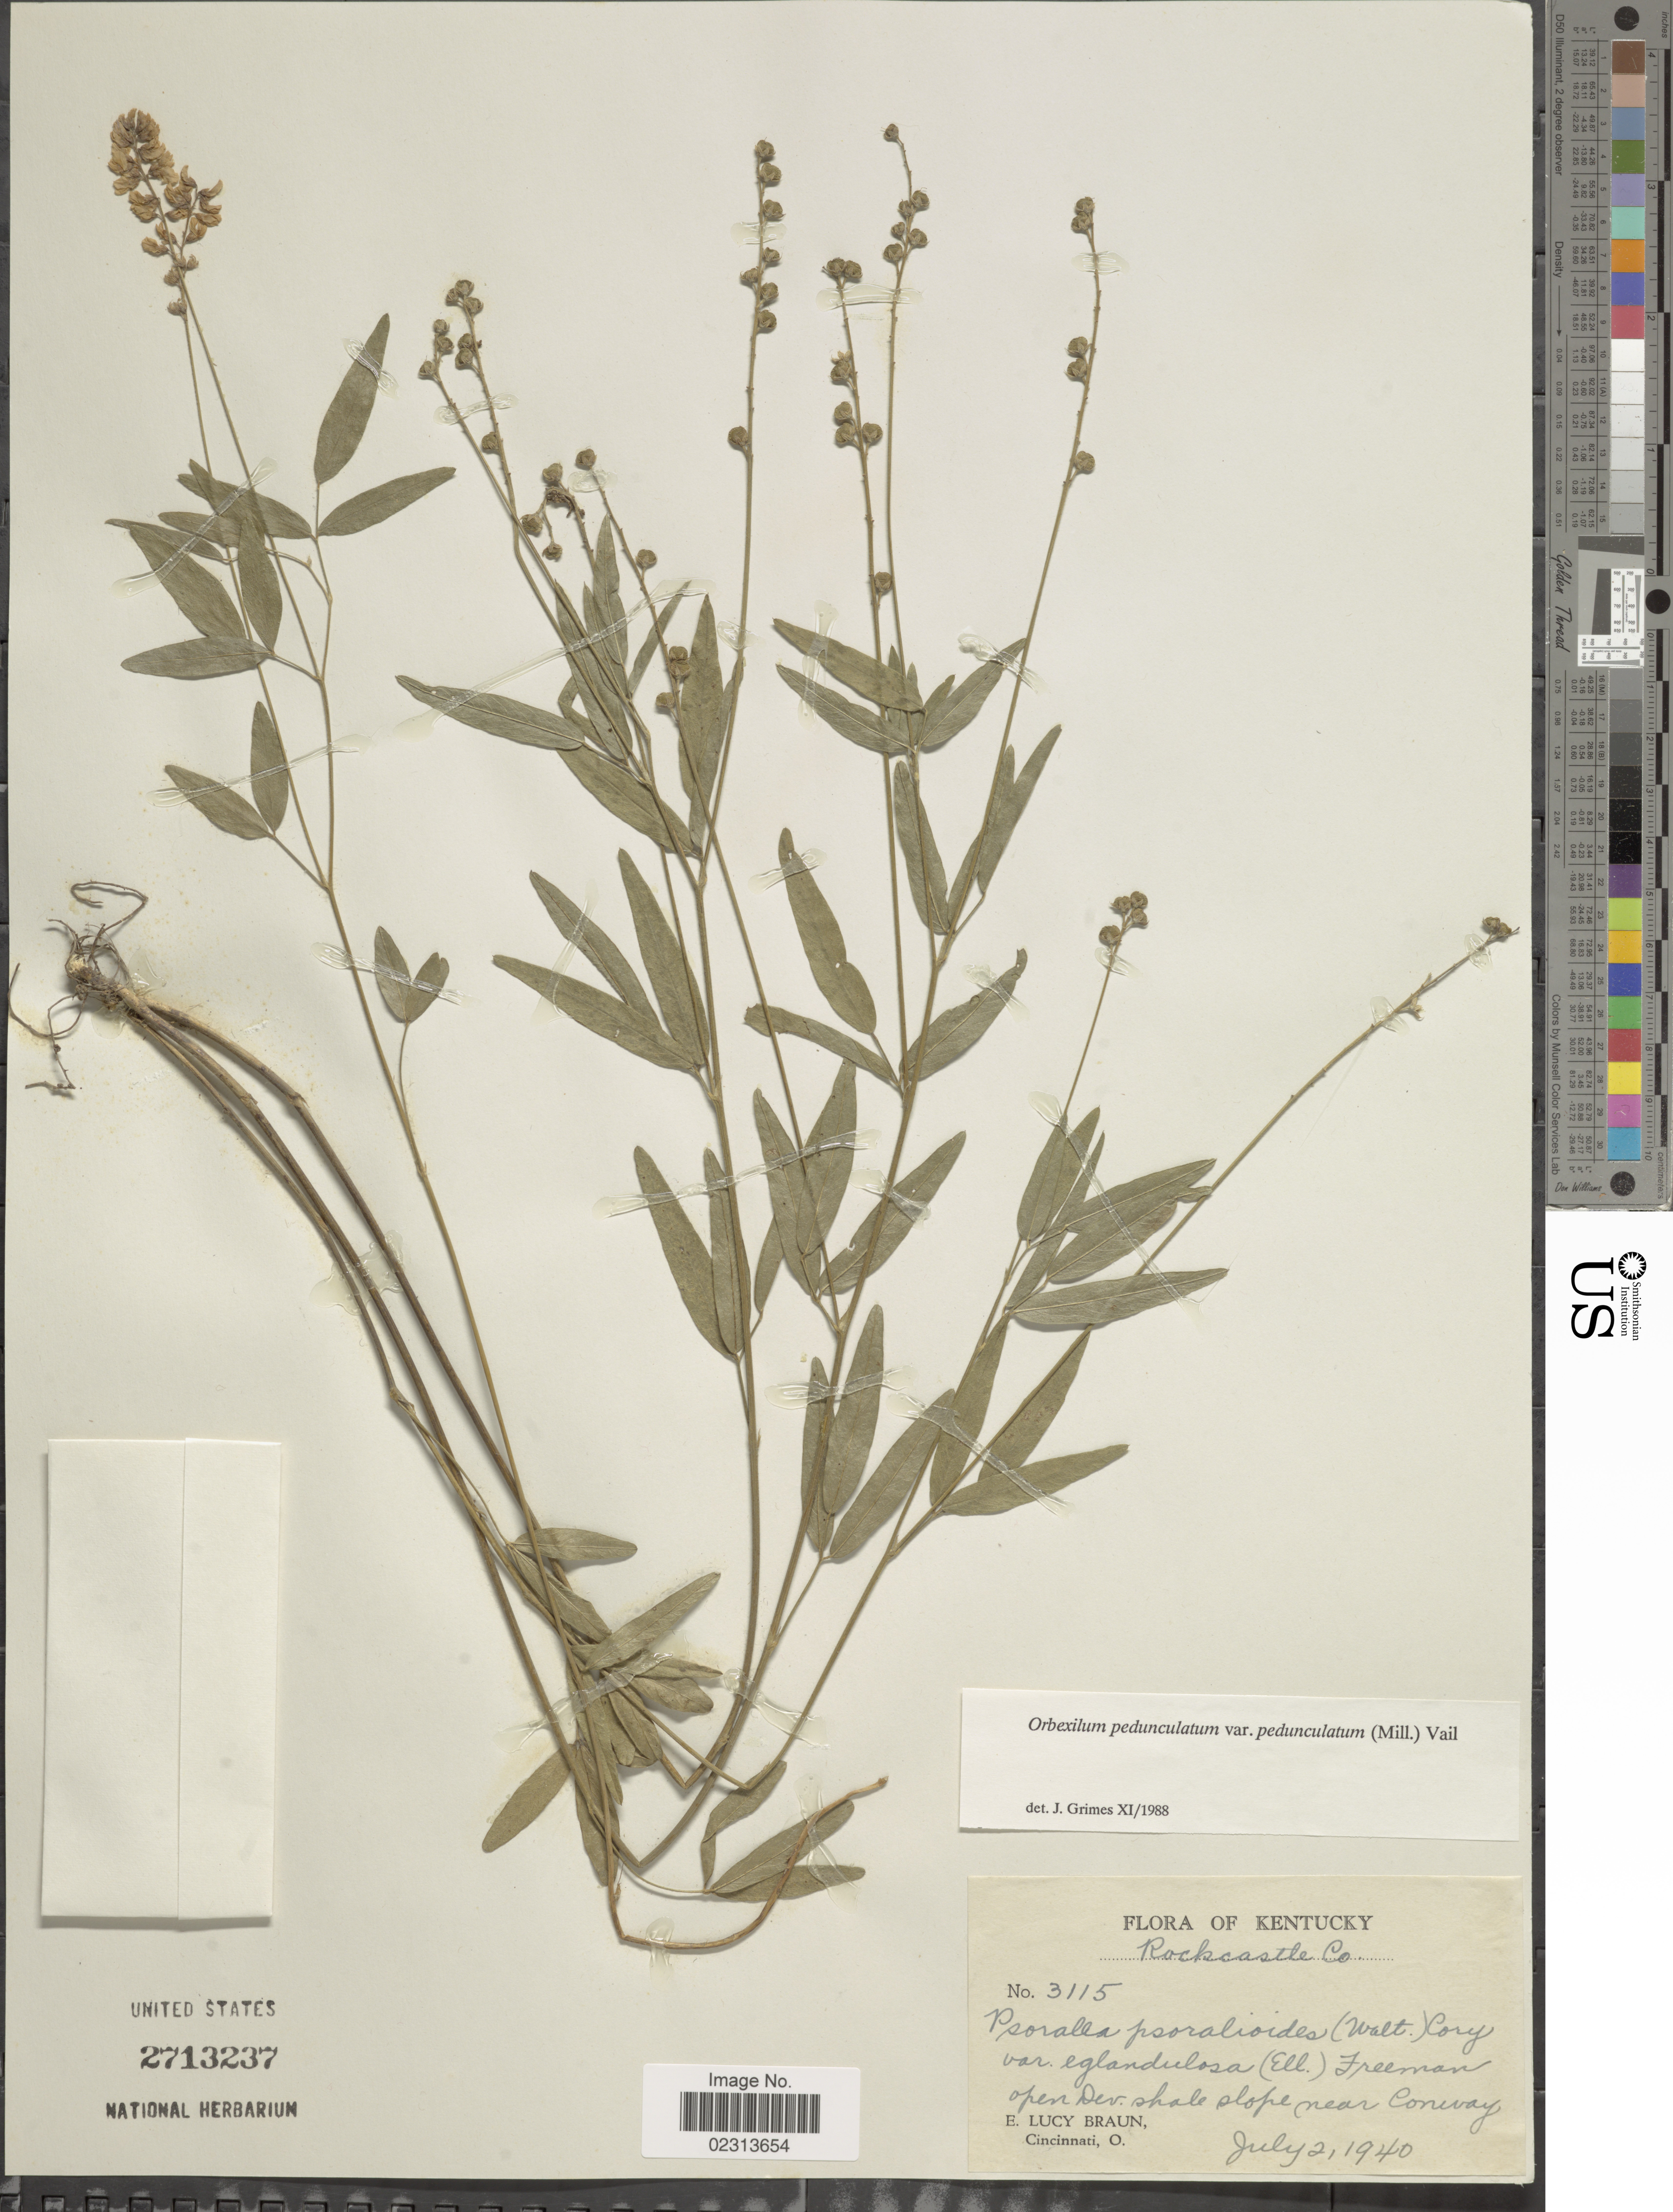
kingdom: Plantae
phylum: Tracheophyta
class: Magnoliopsida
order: Fabales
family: Fabaceae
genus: Orbexilum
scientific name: Orbexilum pedunculatum var. pedunculatum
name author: (Miller) Rydberg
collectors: E. L. Braun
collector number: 3115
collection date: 1940-07-02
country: United States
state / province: Kentucky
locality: Rockcastle Co., near Conway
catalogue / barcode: US 2713237